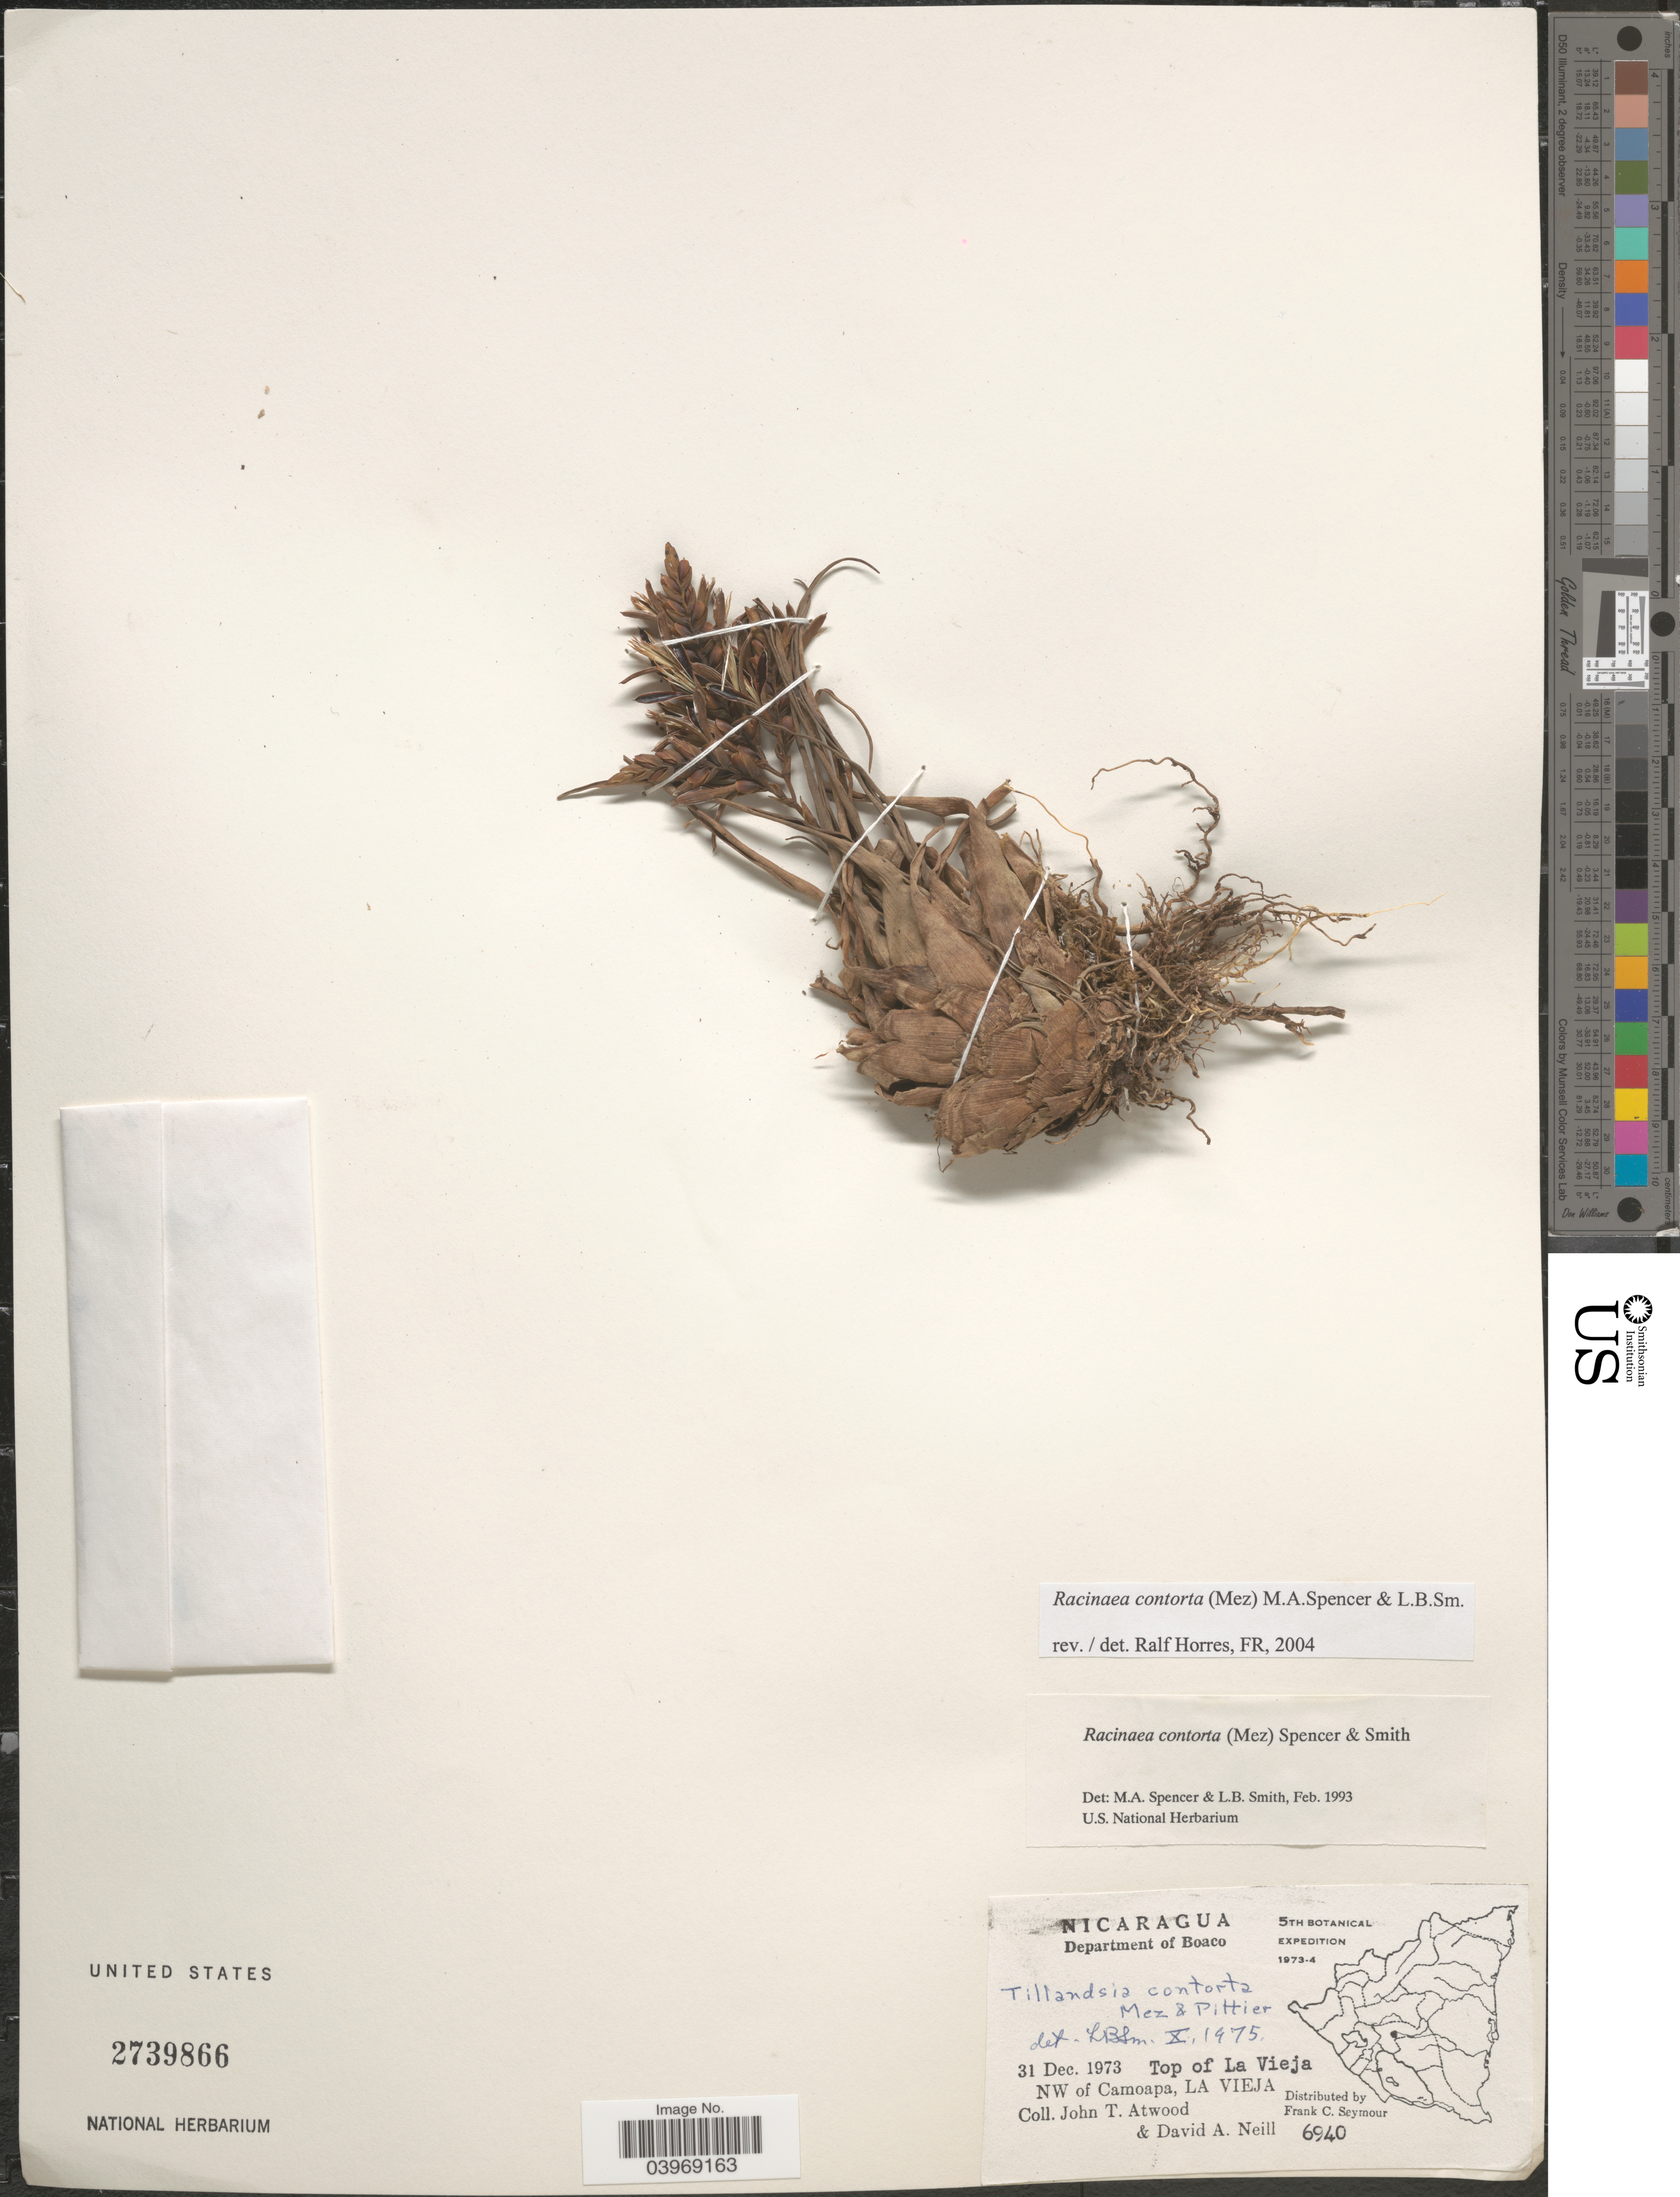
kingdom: Plantae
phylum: Tracheophyta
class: Liliopsida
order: Poales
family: Bromeliaceae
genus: Racinaea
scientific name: Racinaea contorta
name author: (Mez & Pittier) M.A. Spencer & L.B. Sm.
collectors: J. T. Atwood & D. A. Neill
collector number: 6940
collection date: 1973-12-31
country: Nicaragua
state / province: Boaco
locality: Department of Boaco. NW of Camoapa, La Vieja.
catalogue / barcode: US 2739866